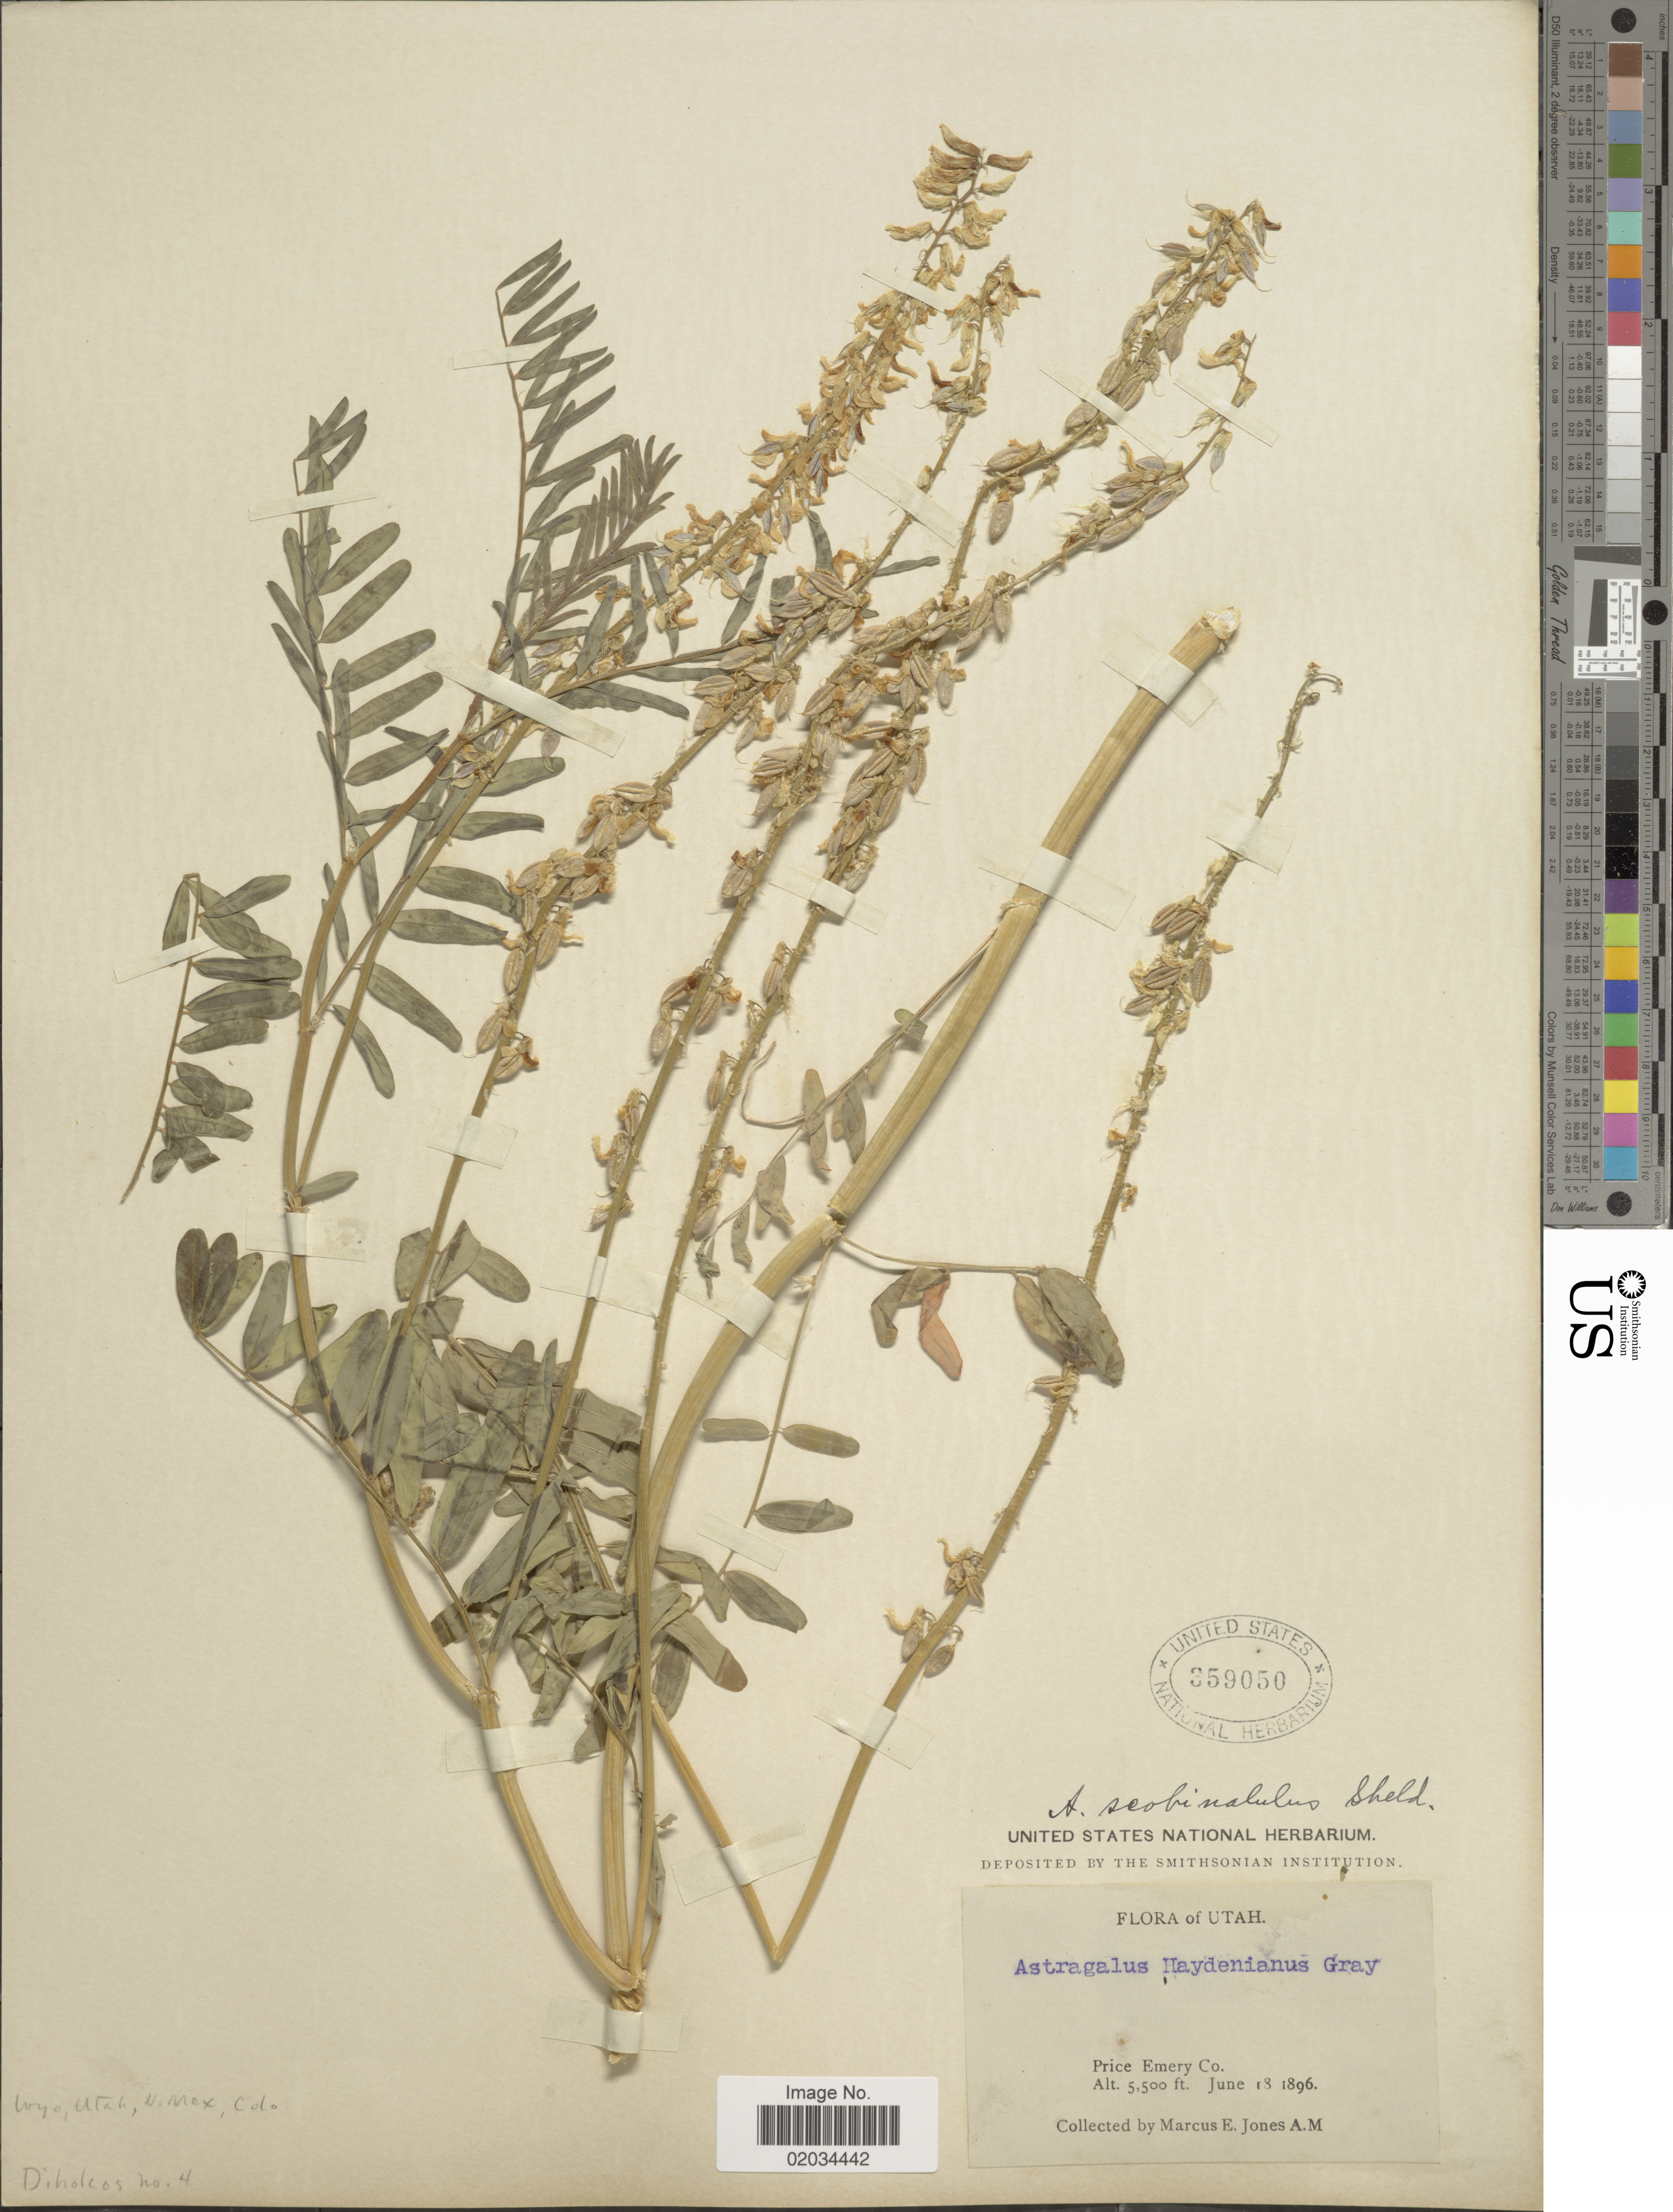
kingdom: Plantae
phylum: Tracheophyta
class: Magnoliopsida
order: Fabales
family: Fabaceae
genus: Astragalus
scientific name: Astragalus scobinatulus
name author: E. Sheld.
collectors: M. E. Jones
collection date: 1896-06-18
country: United States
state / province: Utah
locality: Price Emery Co.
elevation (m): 1676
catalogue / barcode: US 359050